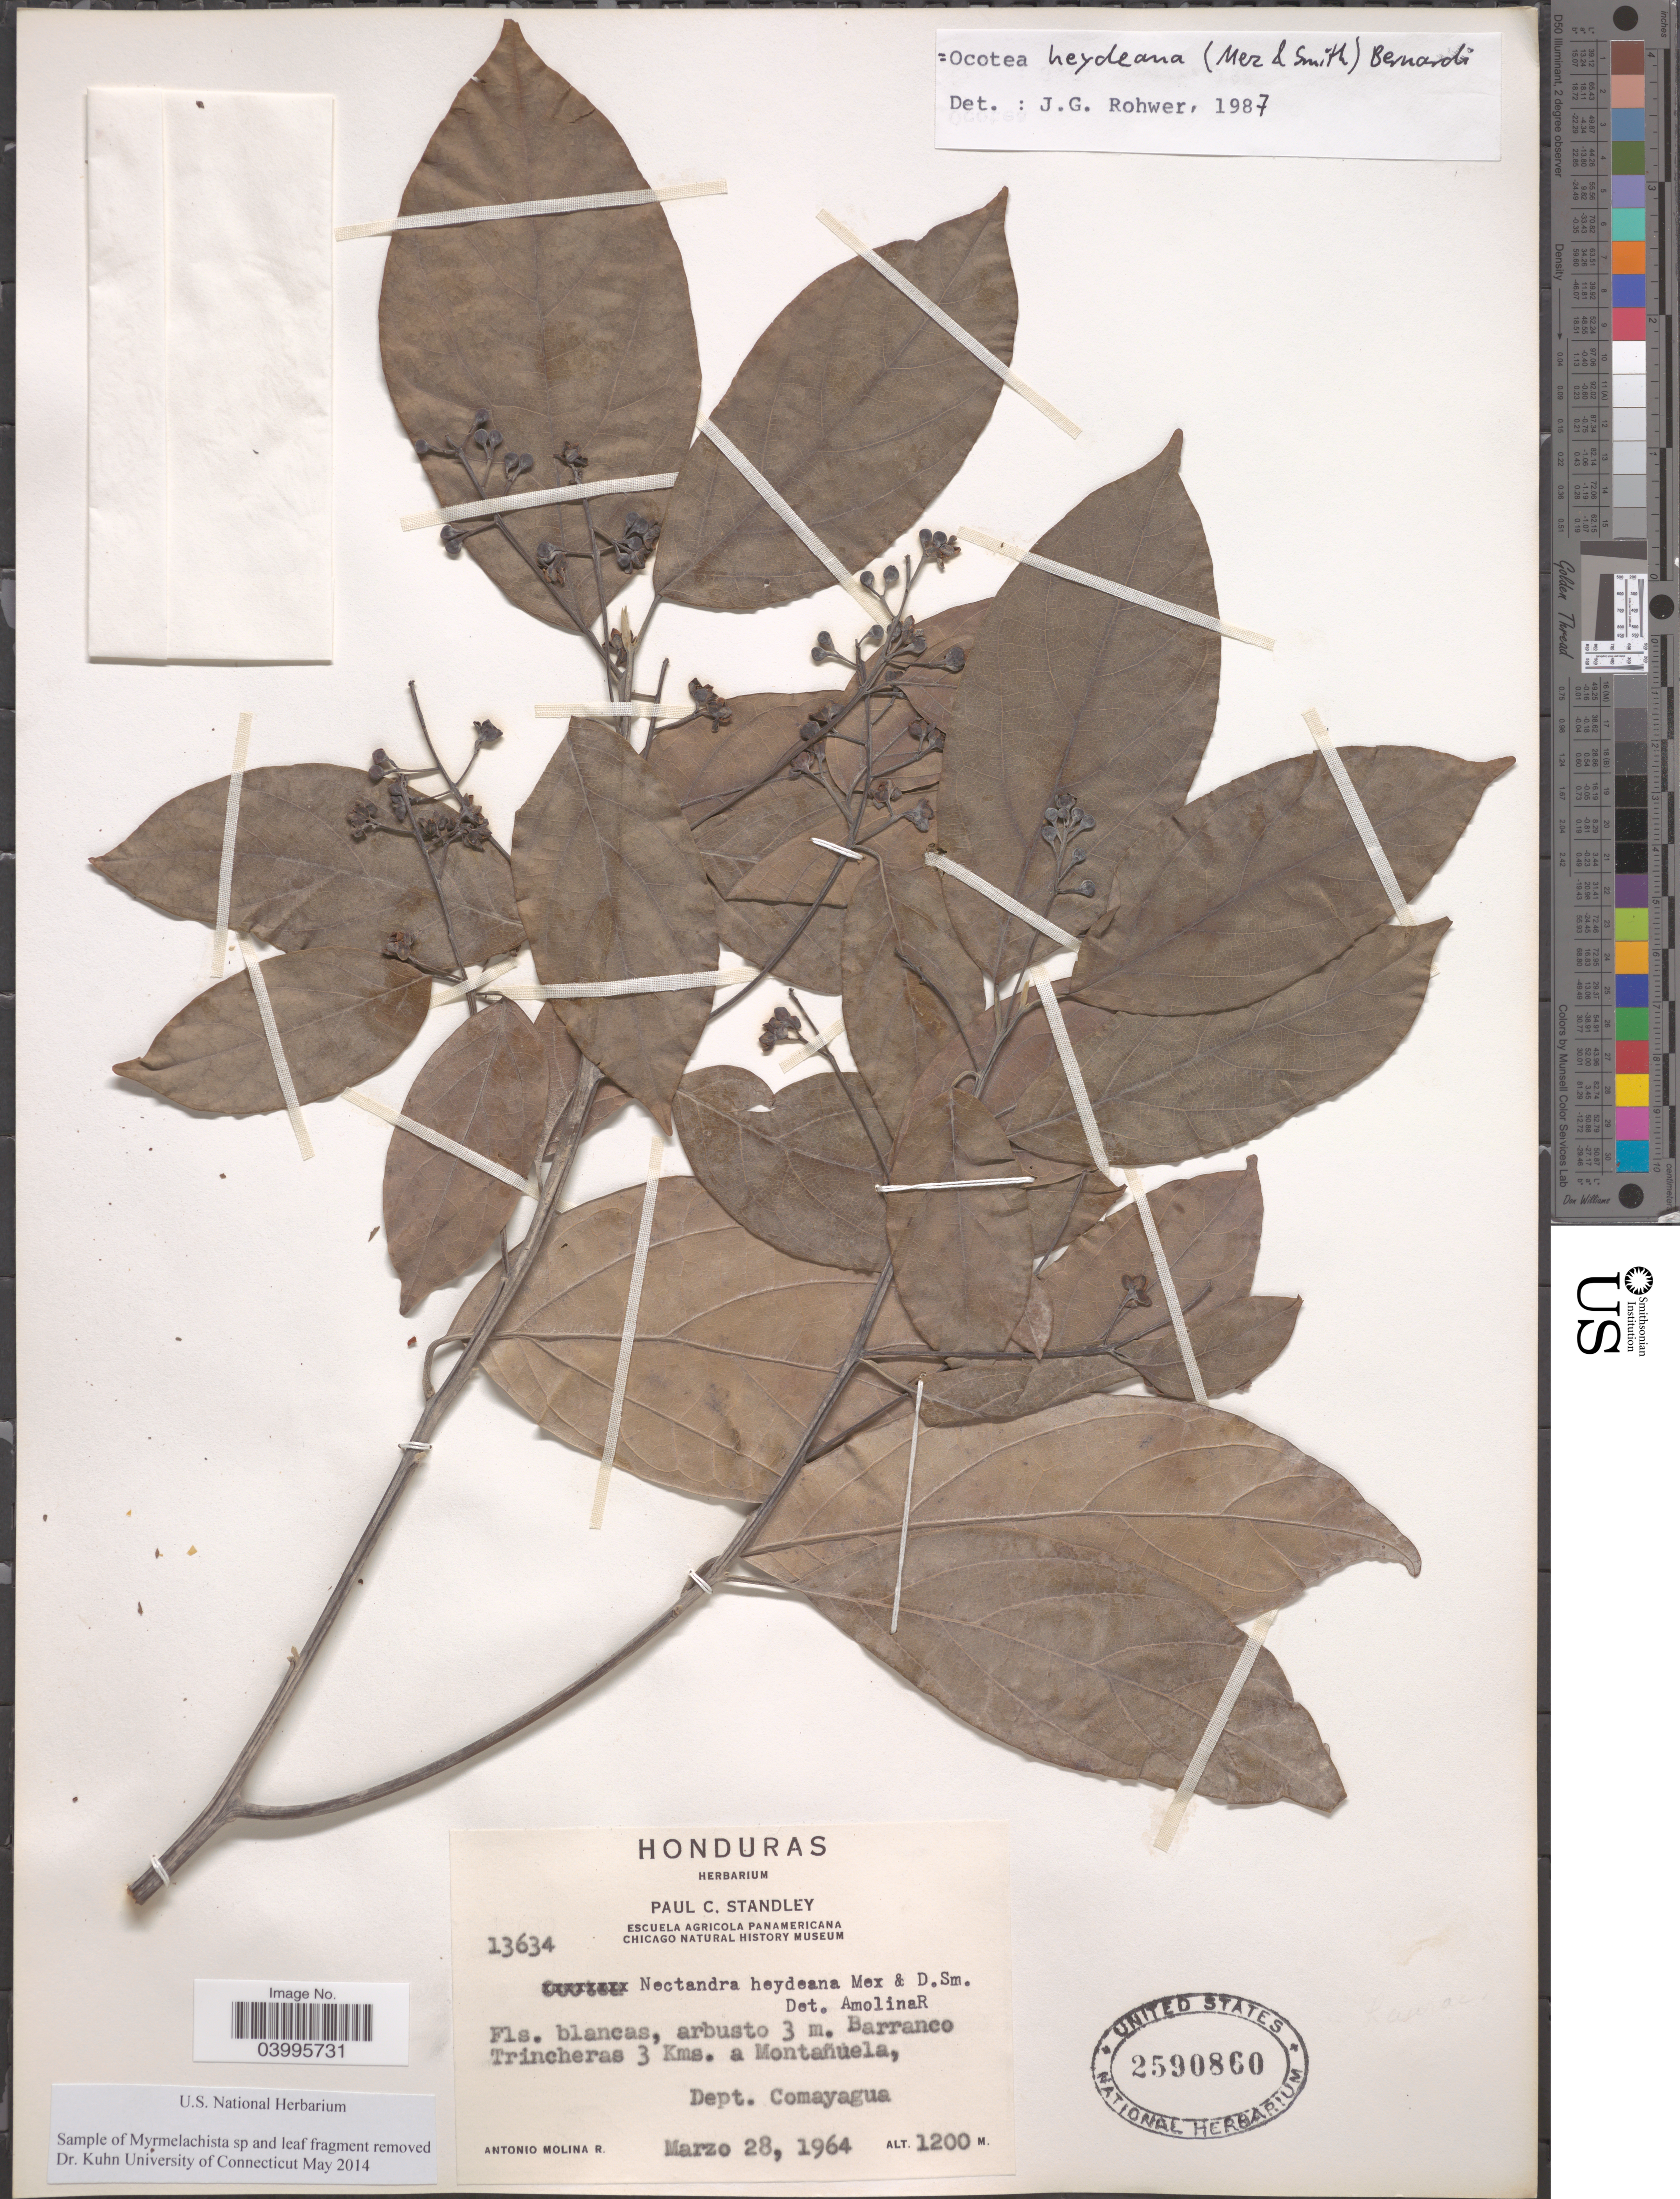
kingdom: Plantae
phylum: Tracheophyta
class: Magnoliopsida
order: Laurales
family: Lauraceae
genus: Ocotea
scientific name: Ocotea heydeana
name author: (Mez & Donn. Sm.) Bernardi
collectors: A. Molina R.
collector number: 13634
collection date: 1964-03-28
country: Honduras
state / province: Comayagua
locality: Barranco Trincheras 3 Kms. a Montañuela, Dept. Comayagua.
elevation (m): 1200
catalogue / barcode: US 2590860